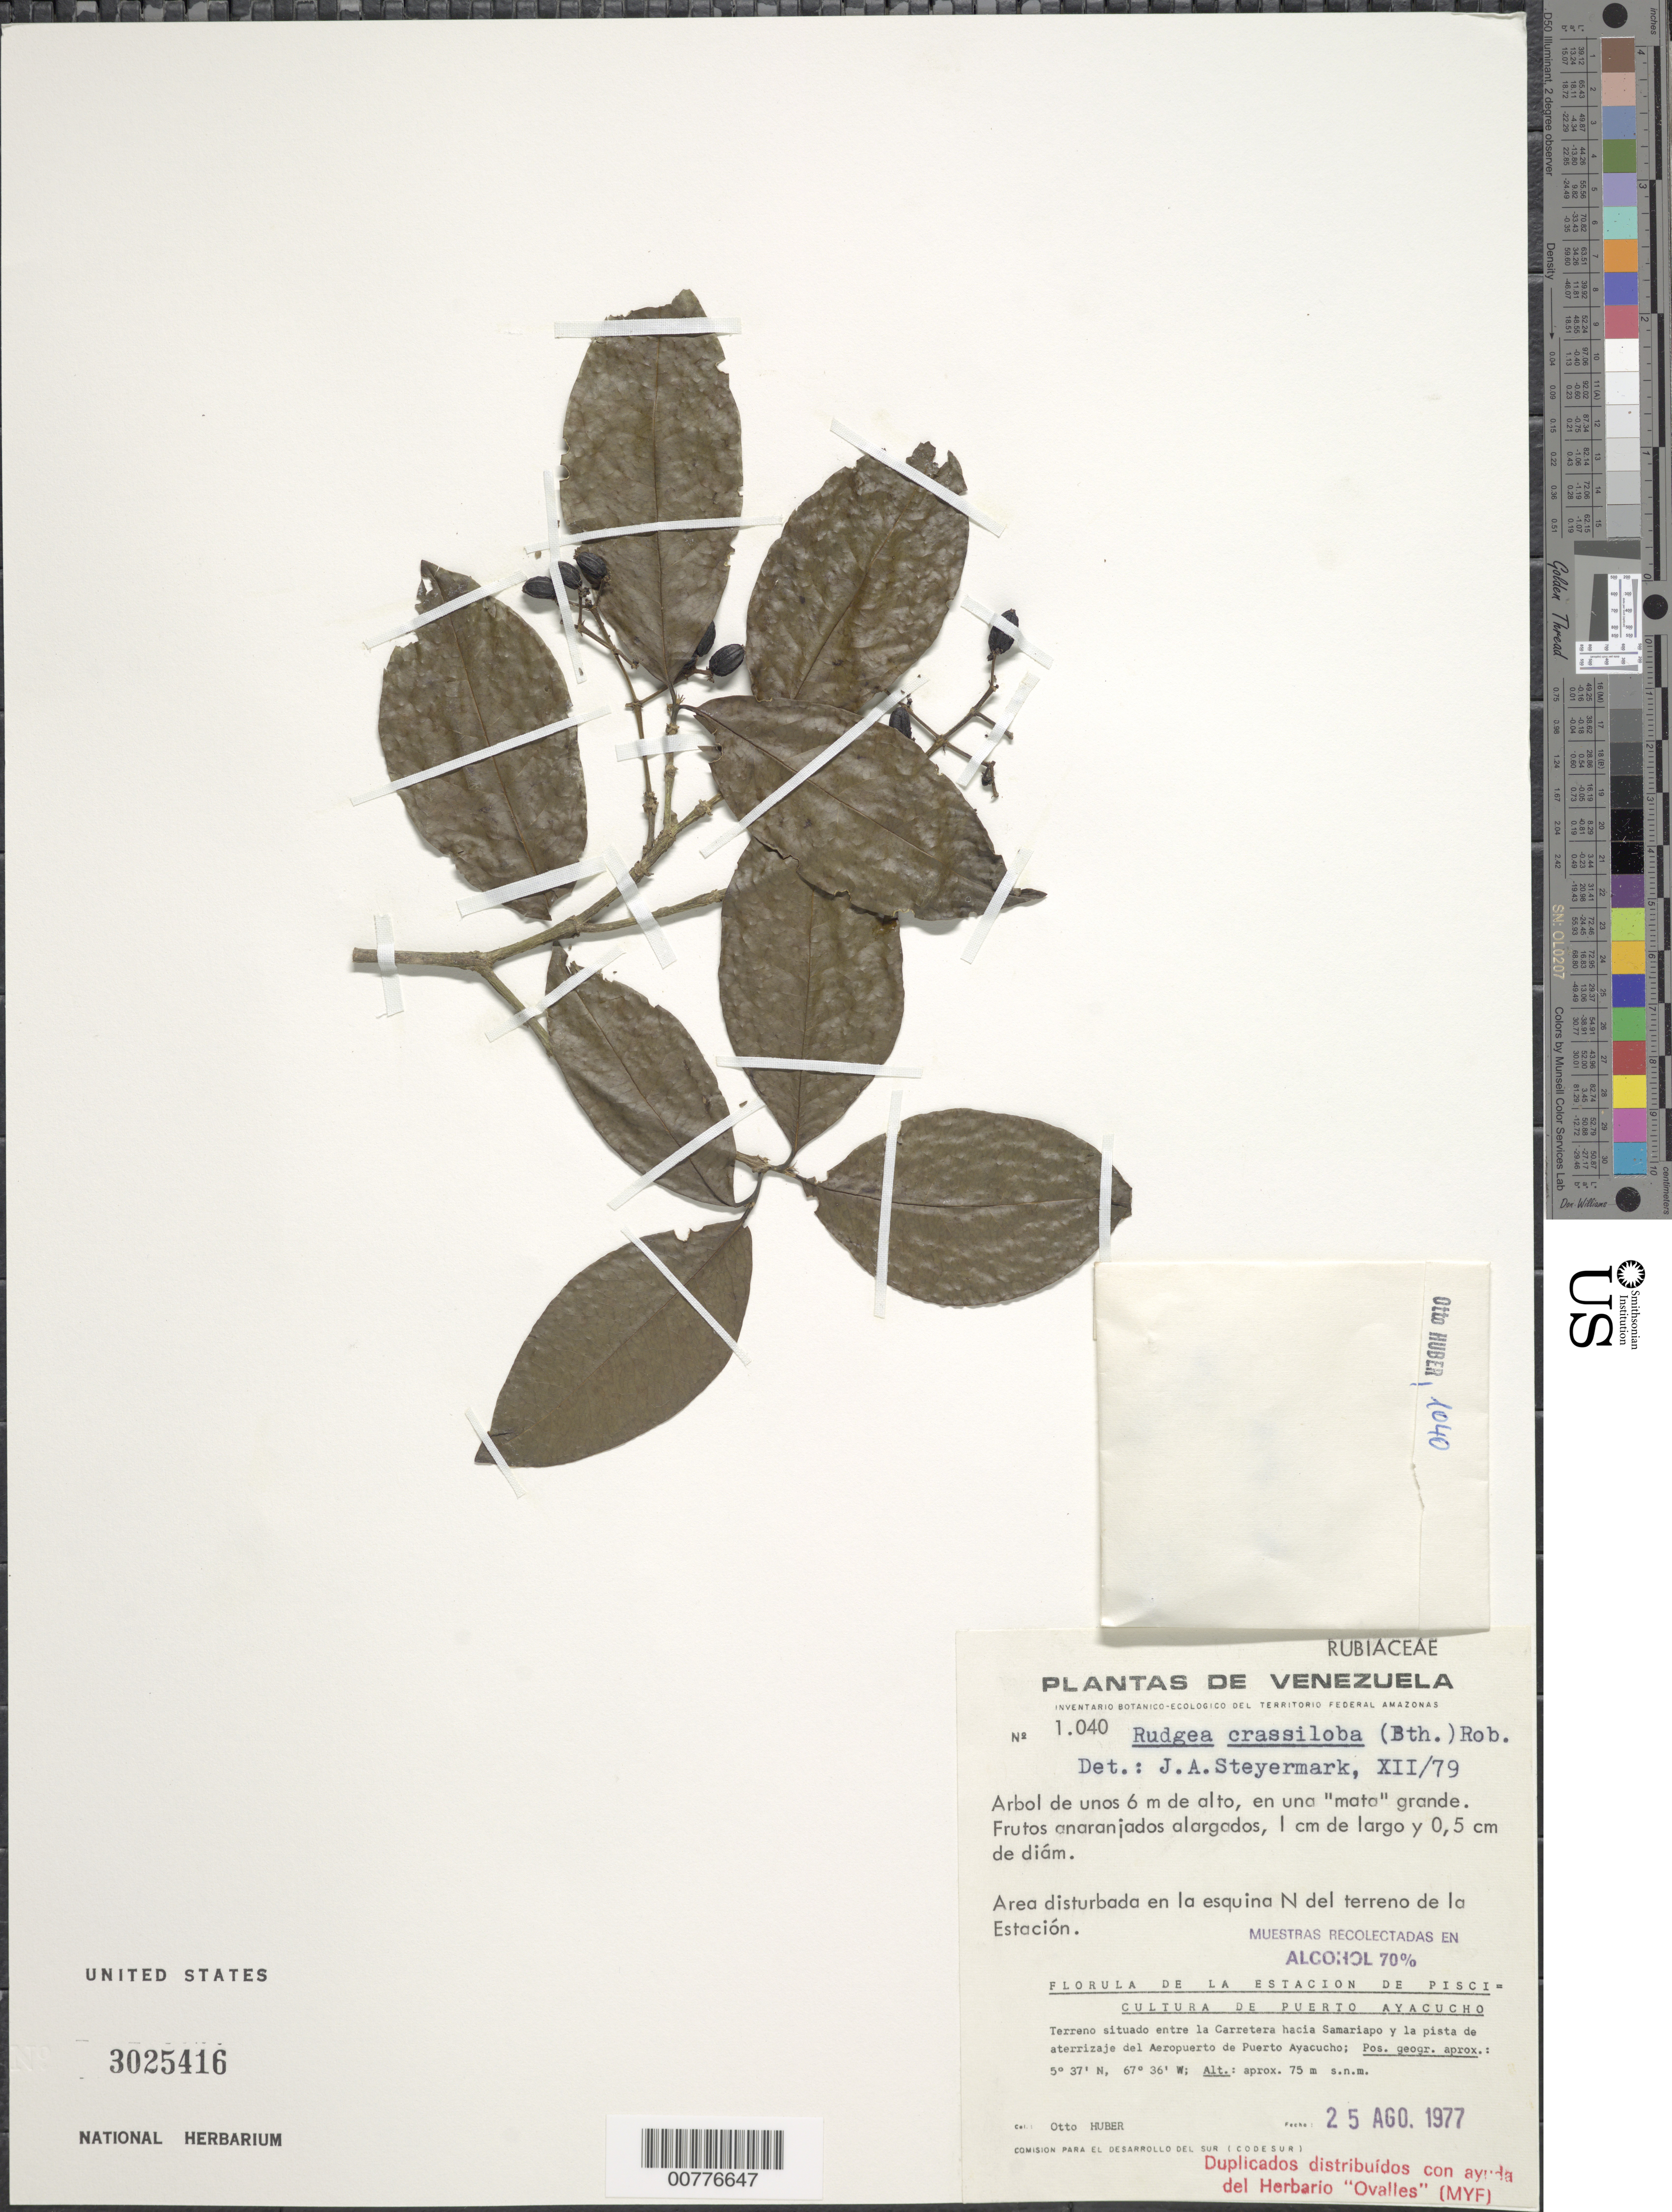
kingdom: Plantae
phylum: Tracheophyta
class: Magnoliopsida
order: Gentianales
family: Rubiaceae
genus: Rudgea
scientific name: Rudgea crassiloba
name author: (Benth.) B.L. Rob.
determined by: Steyermark, Julian A., (VEN)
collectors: O. Huber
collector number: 1040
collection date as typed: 25-Aug-77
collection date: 1977-08-25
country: Venezuela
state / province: Amazonas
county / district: Atures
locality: Puerto Ayacucho, carretera hacia Samariapo y la pista de aterrizaje del Aeropuerto de Puerto Ayacucho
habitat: Disturbed area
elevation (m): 75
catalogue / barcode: US 3025416